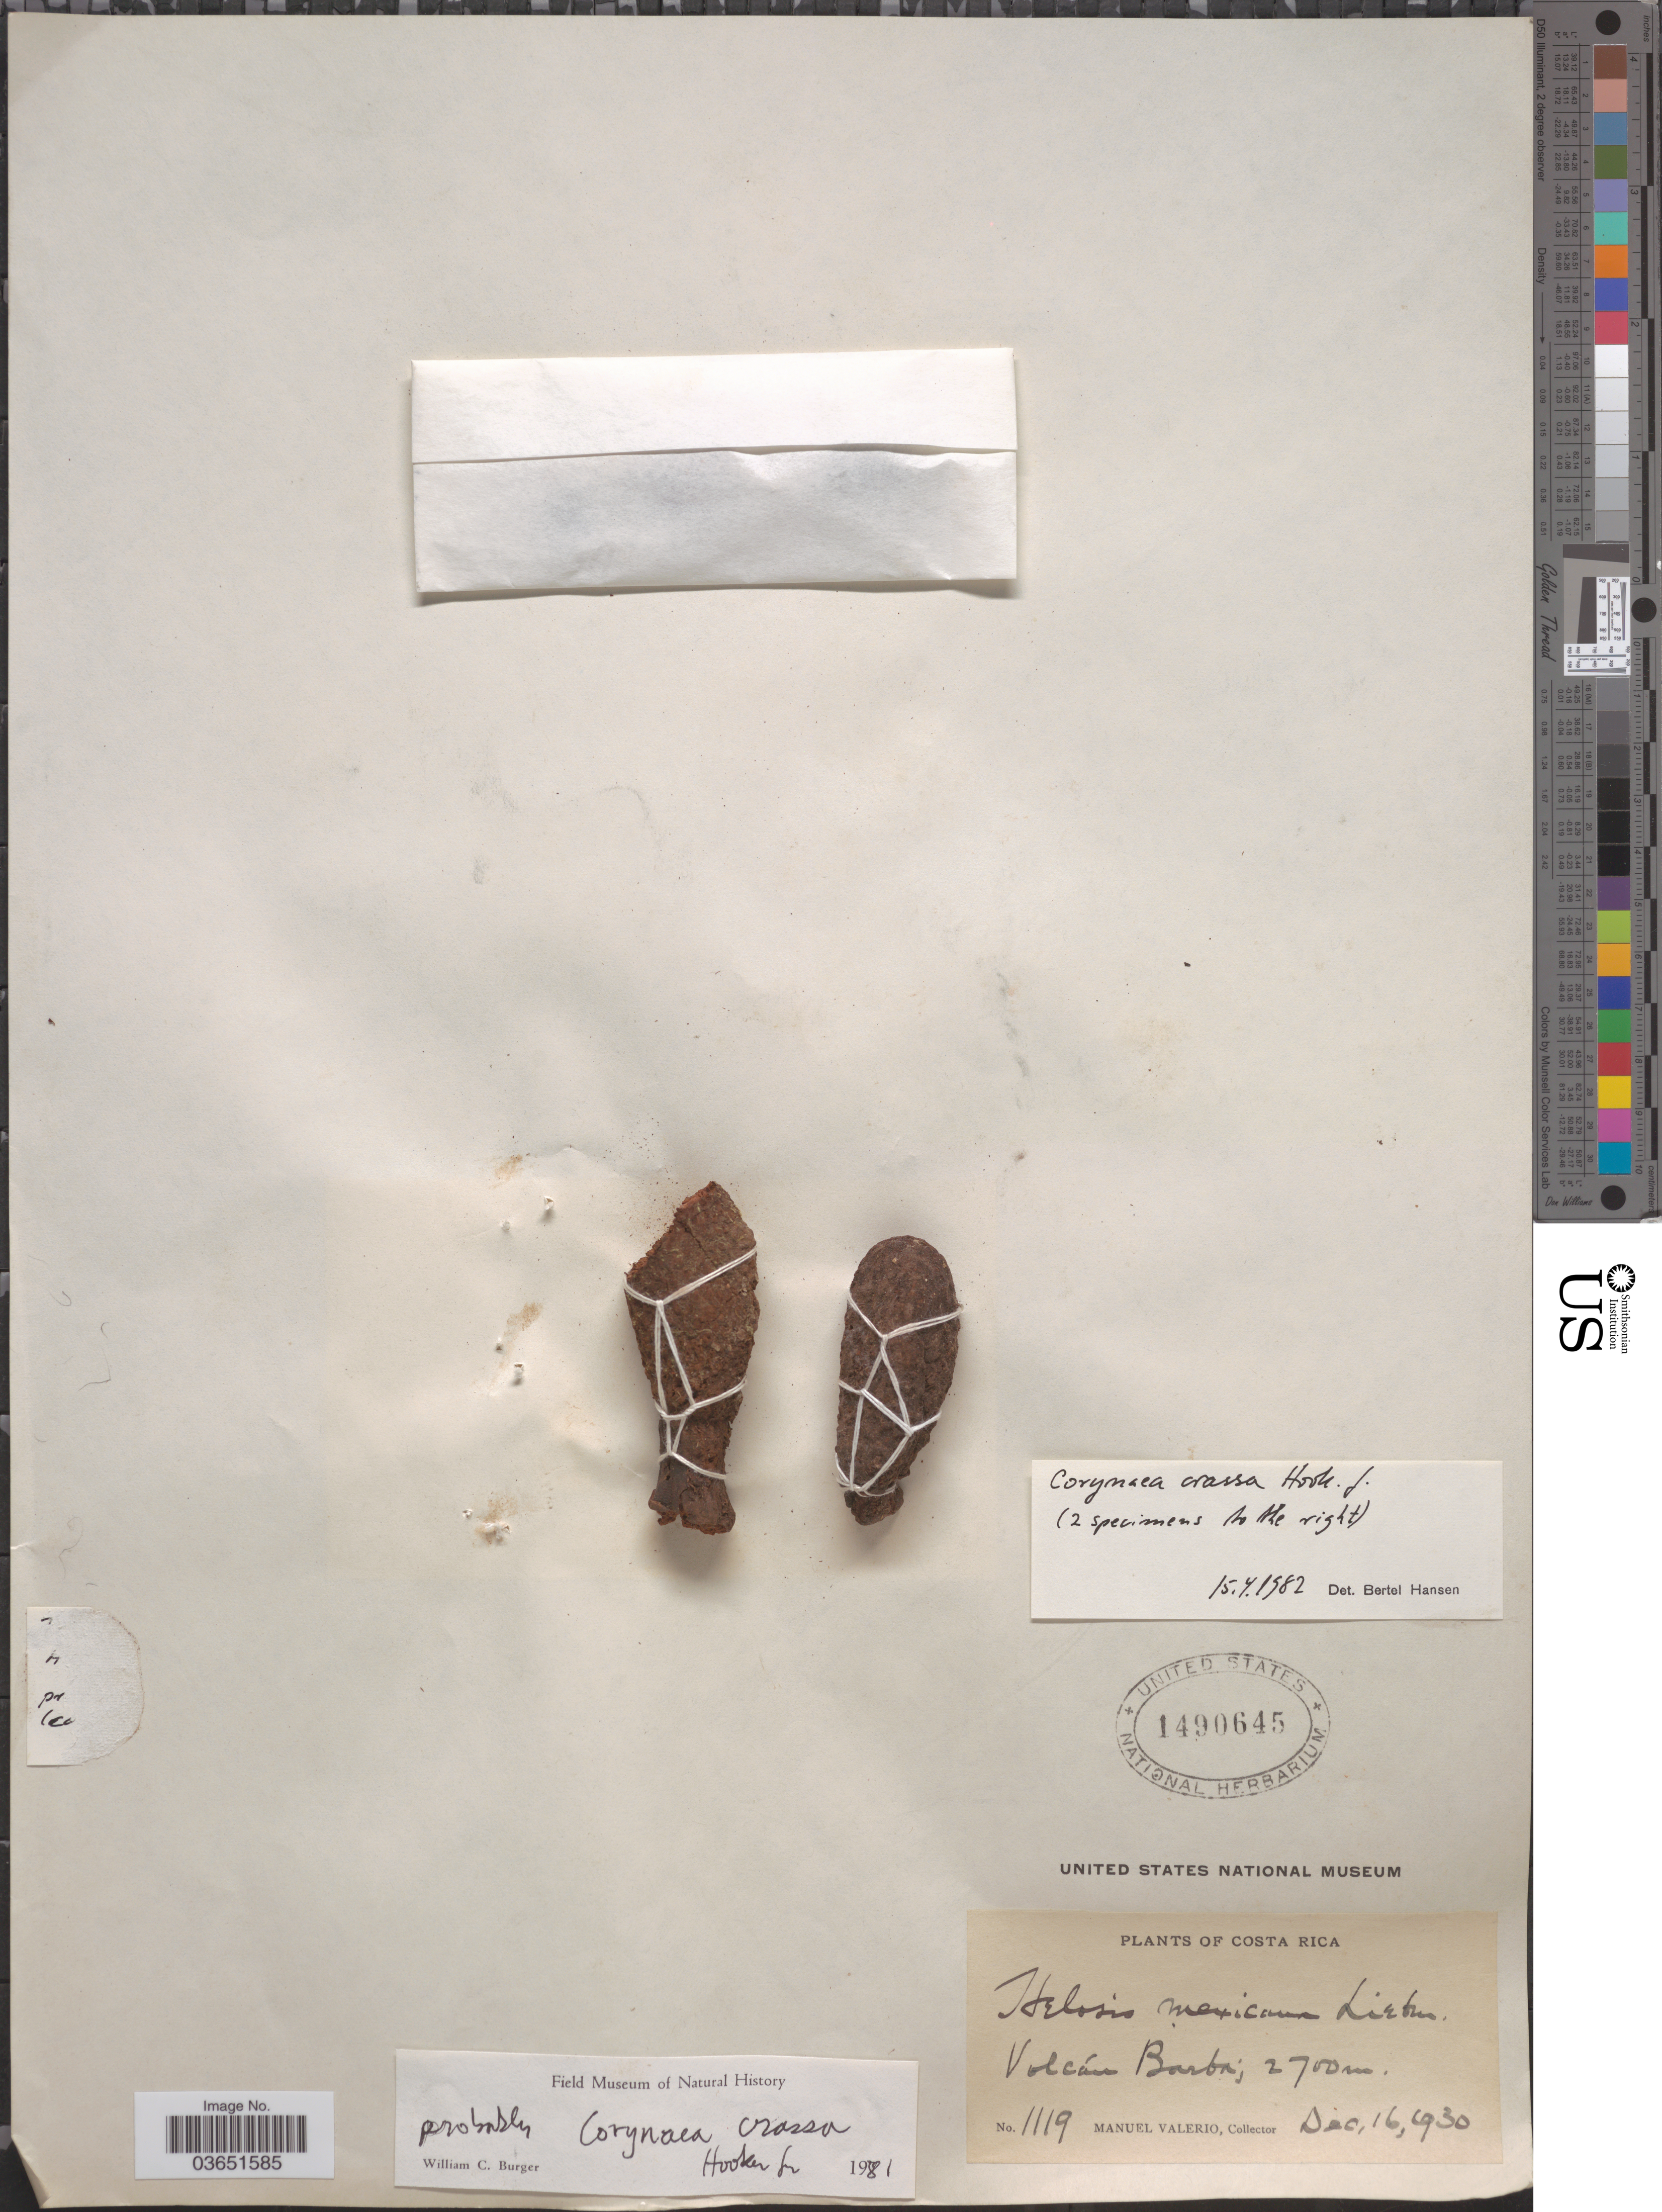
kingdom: Plantae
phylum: Tracheophyta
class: Magnoliopsida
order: Santalales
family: Balanophoraceae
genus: Corynaea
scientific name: Corynaea crassa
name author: Hook. f.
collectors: M. Valerio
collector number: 1119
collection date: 1930-12-16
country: Costa Rica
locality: Volcán Barba.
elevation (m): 2700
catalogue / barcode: US 1490645